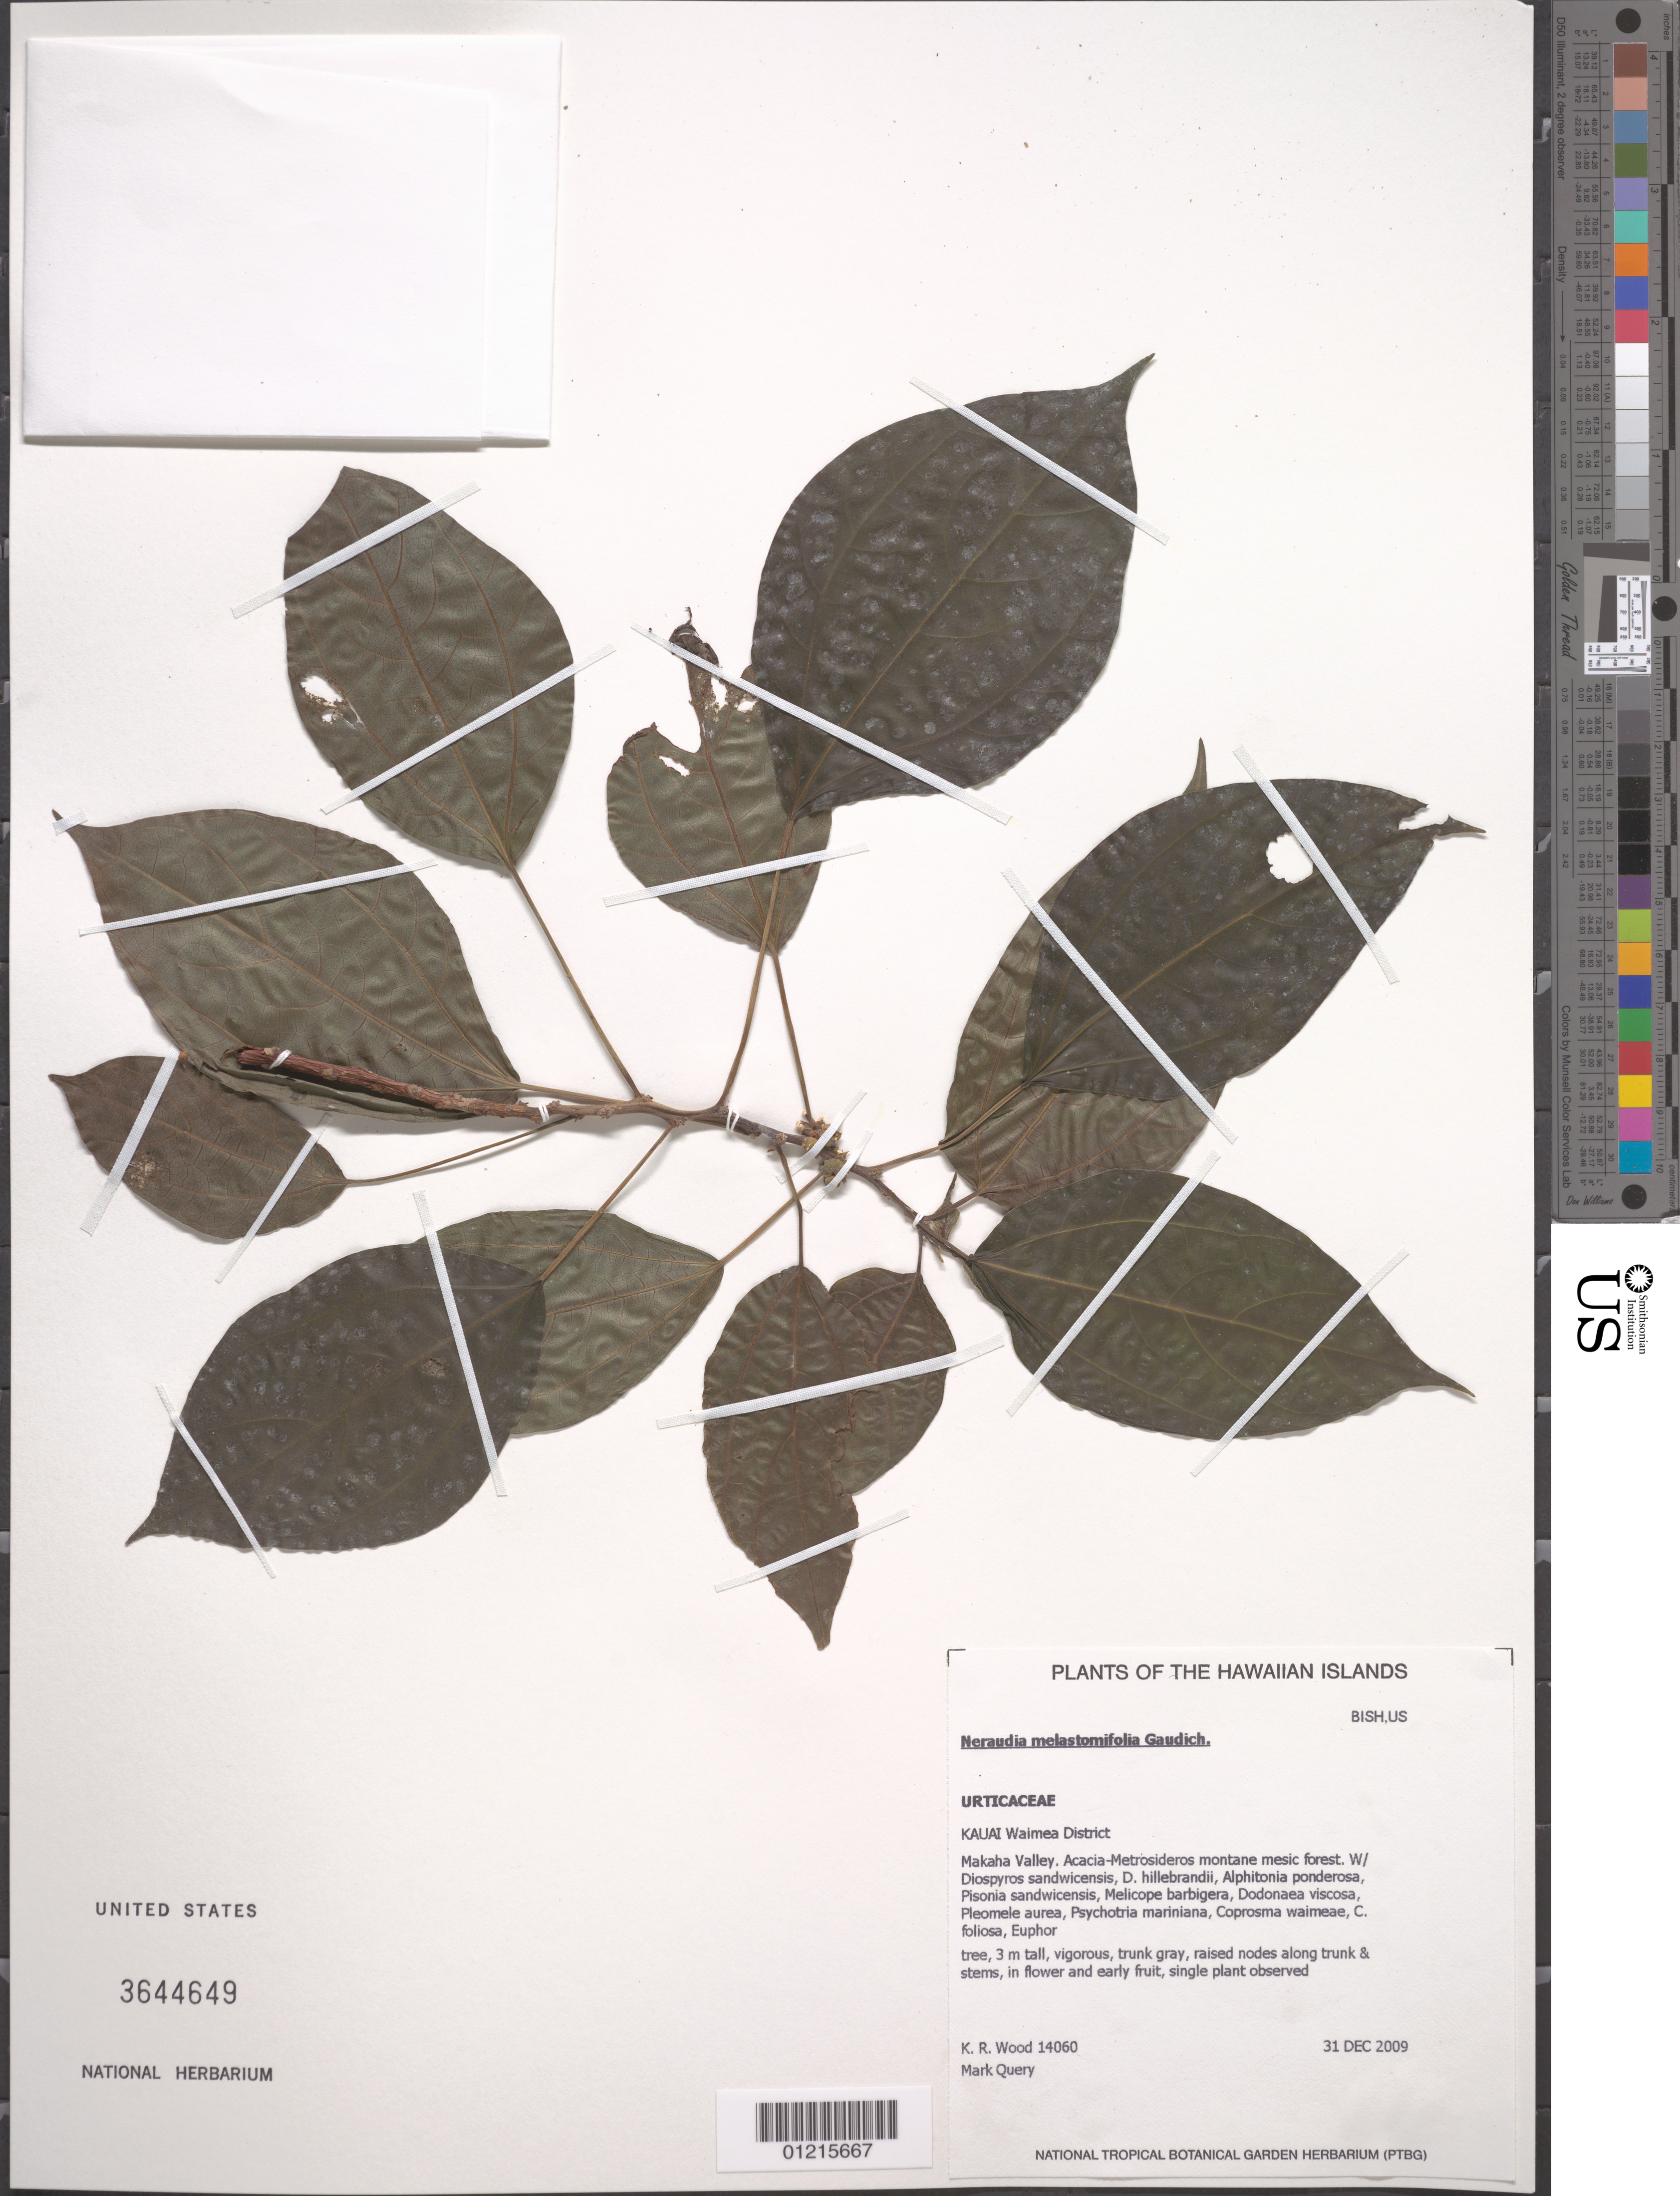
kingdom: Plantae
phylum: Tracheophyta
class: Magnoliopsida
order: Rosales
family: Urticaceae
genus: Neraudia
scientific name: Neraudia melastomifolia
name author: Gaudich.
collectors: K. R. Wood & M. Query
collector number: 14060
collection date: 2009-12-31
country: United States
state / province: Hawaii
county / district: Kauai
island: Kaua'i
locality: Waimea District, Makaha Valley.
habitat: Montane mesic forest.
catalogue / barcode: US 3644649